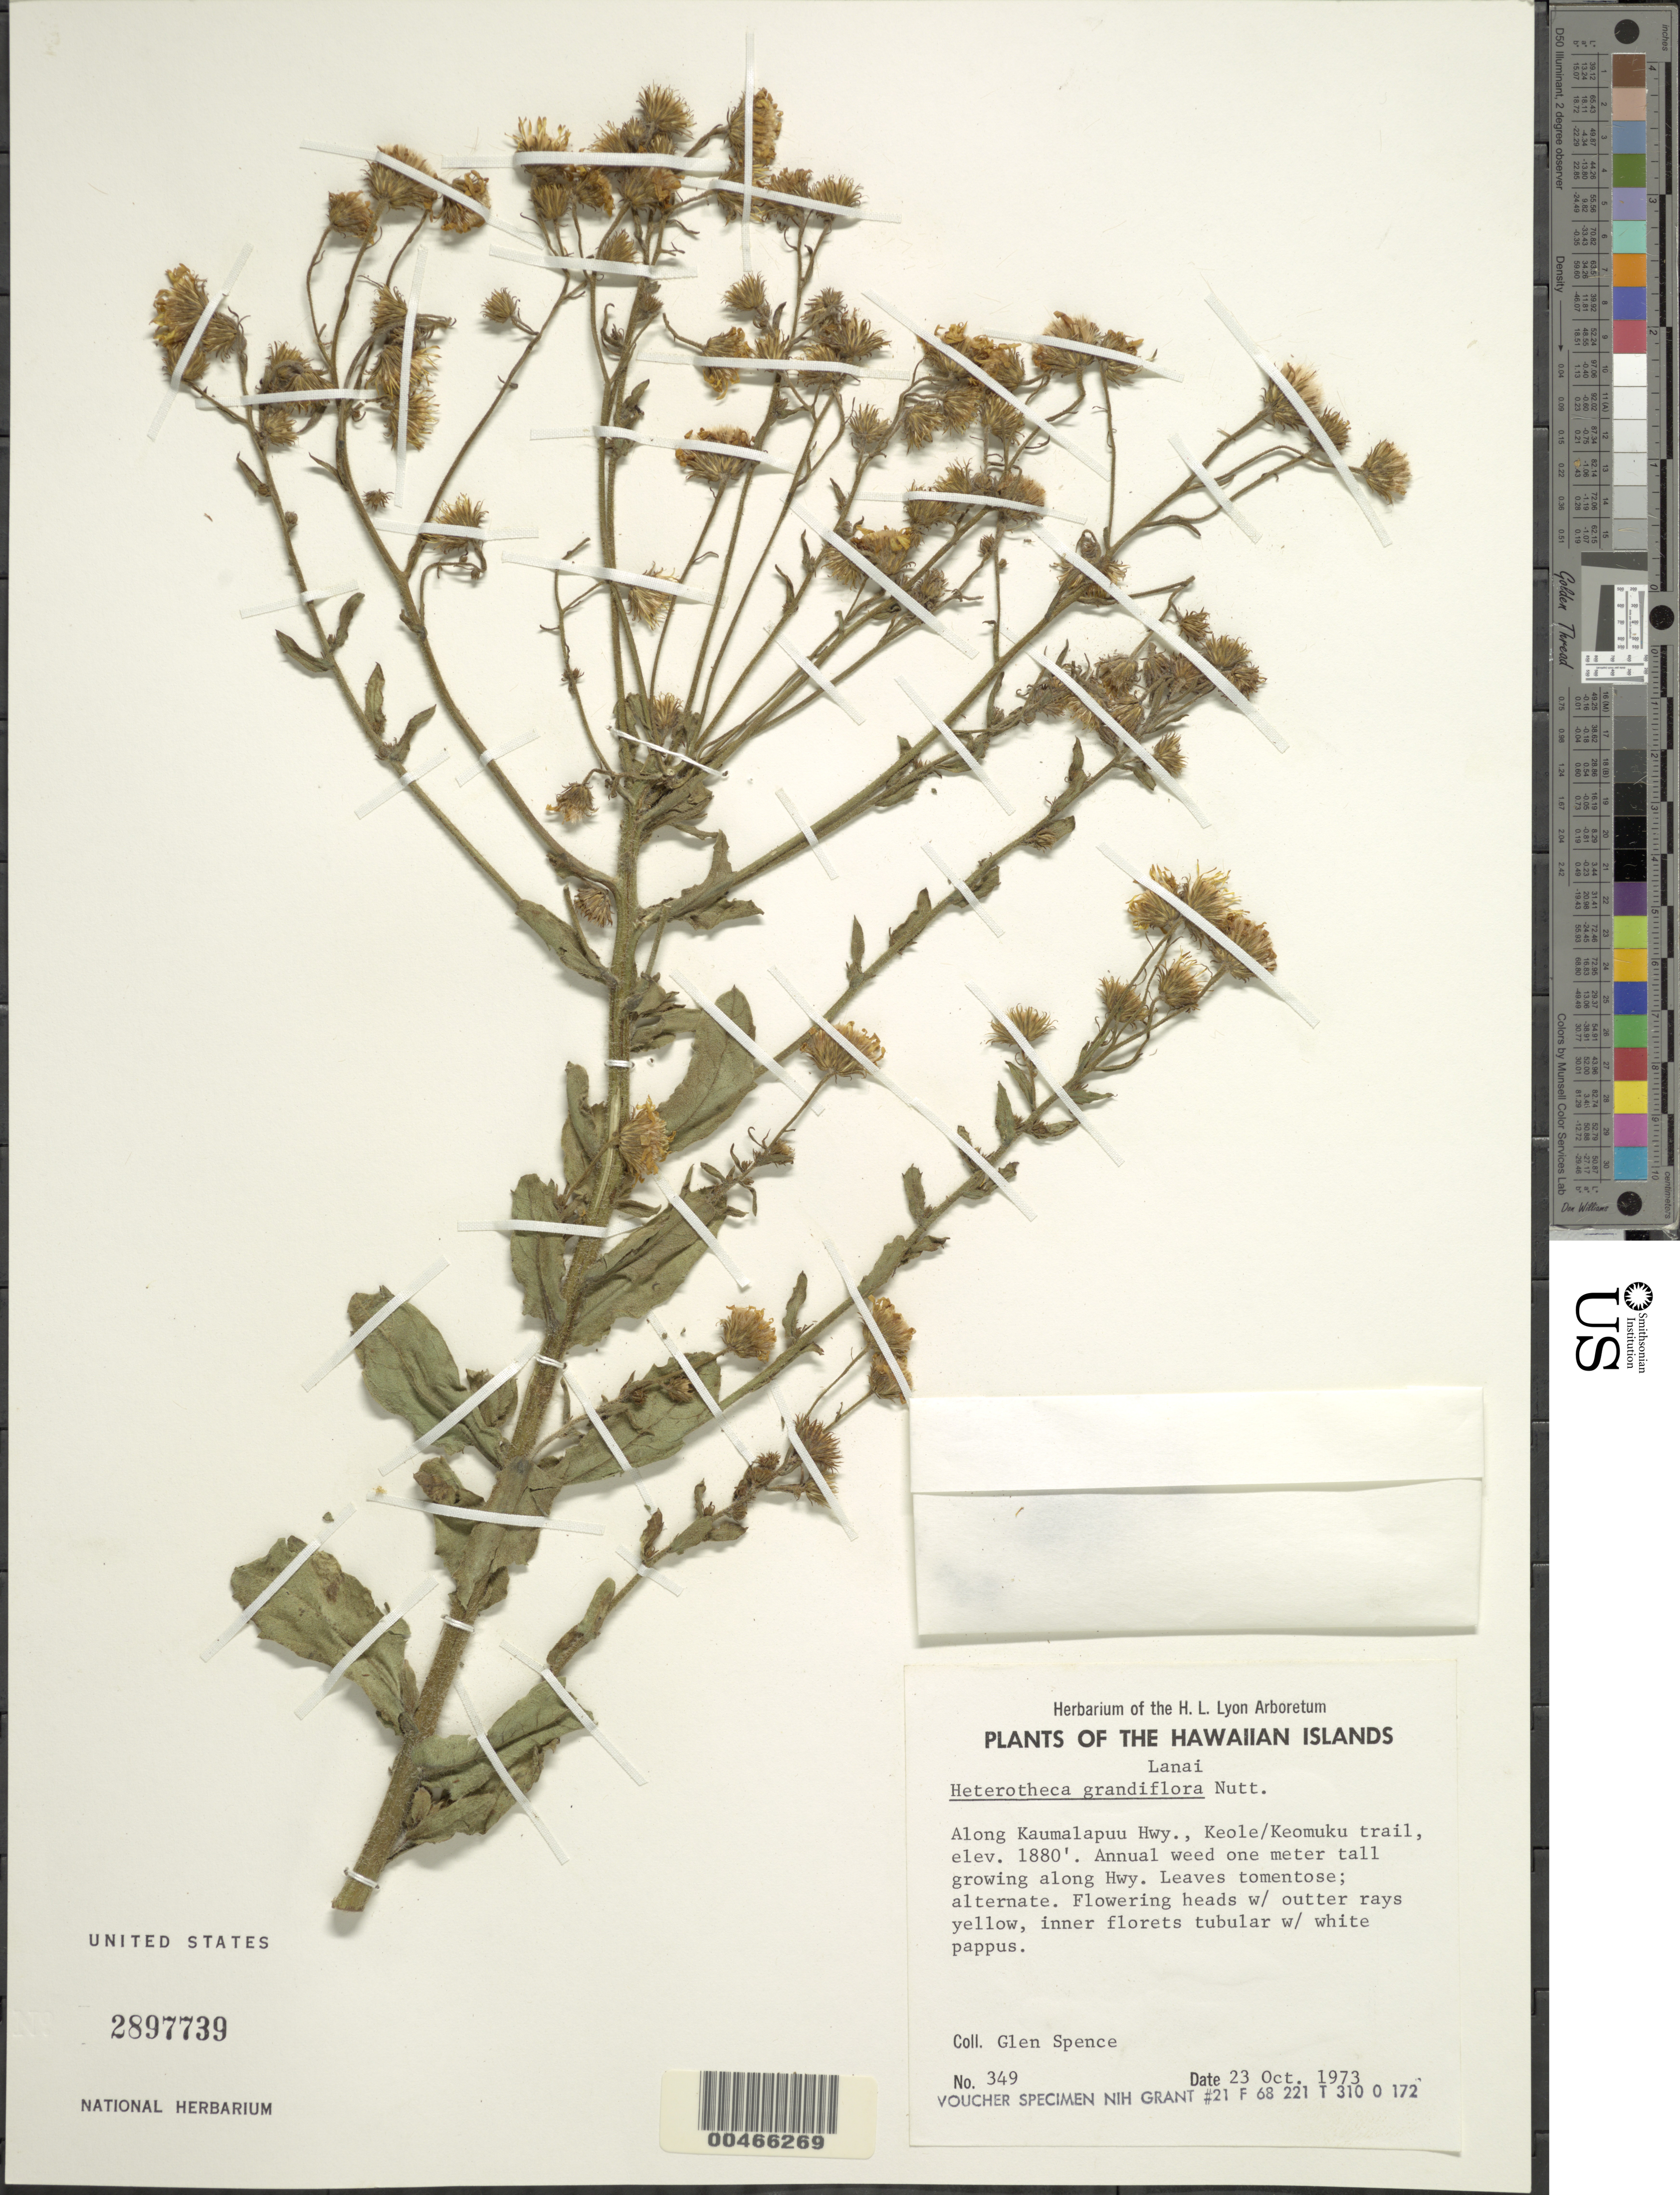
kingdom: Plantae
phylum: Tracheophyta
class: Magnoliopsida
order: Asterales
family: Asteraceae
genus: Heterotheca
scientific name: Heterotheca grandiflora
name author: Nutt.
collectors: G. Spence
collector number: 349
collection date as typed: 23 Oct 1973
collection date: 1973-10-23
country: United States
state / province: Hawaii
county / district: Maui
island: Lana'i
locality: Along Kaumalapuu Hwy., Keole/Keomuku trail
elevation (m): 573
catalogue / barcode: US 2897739